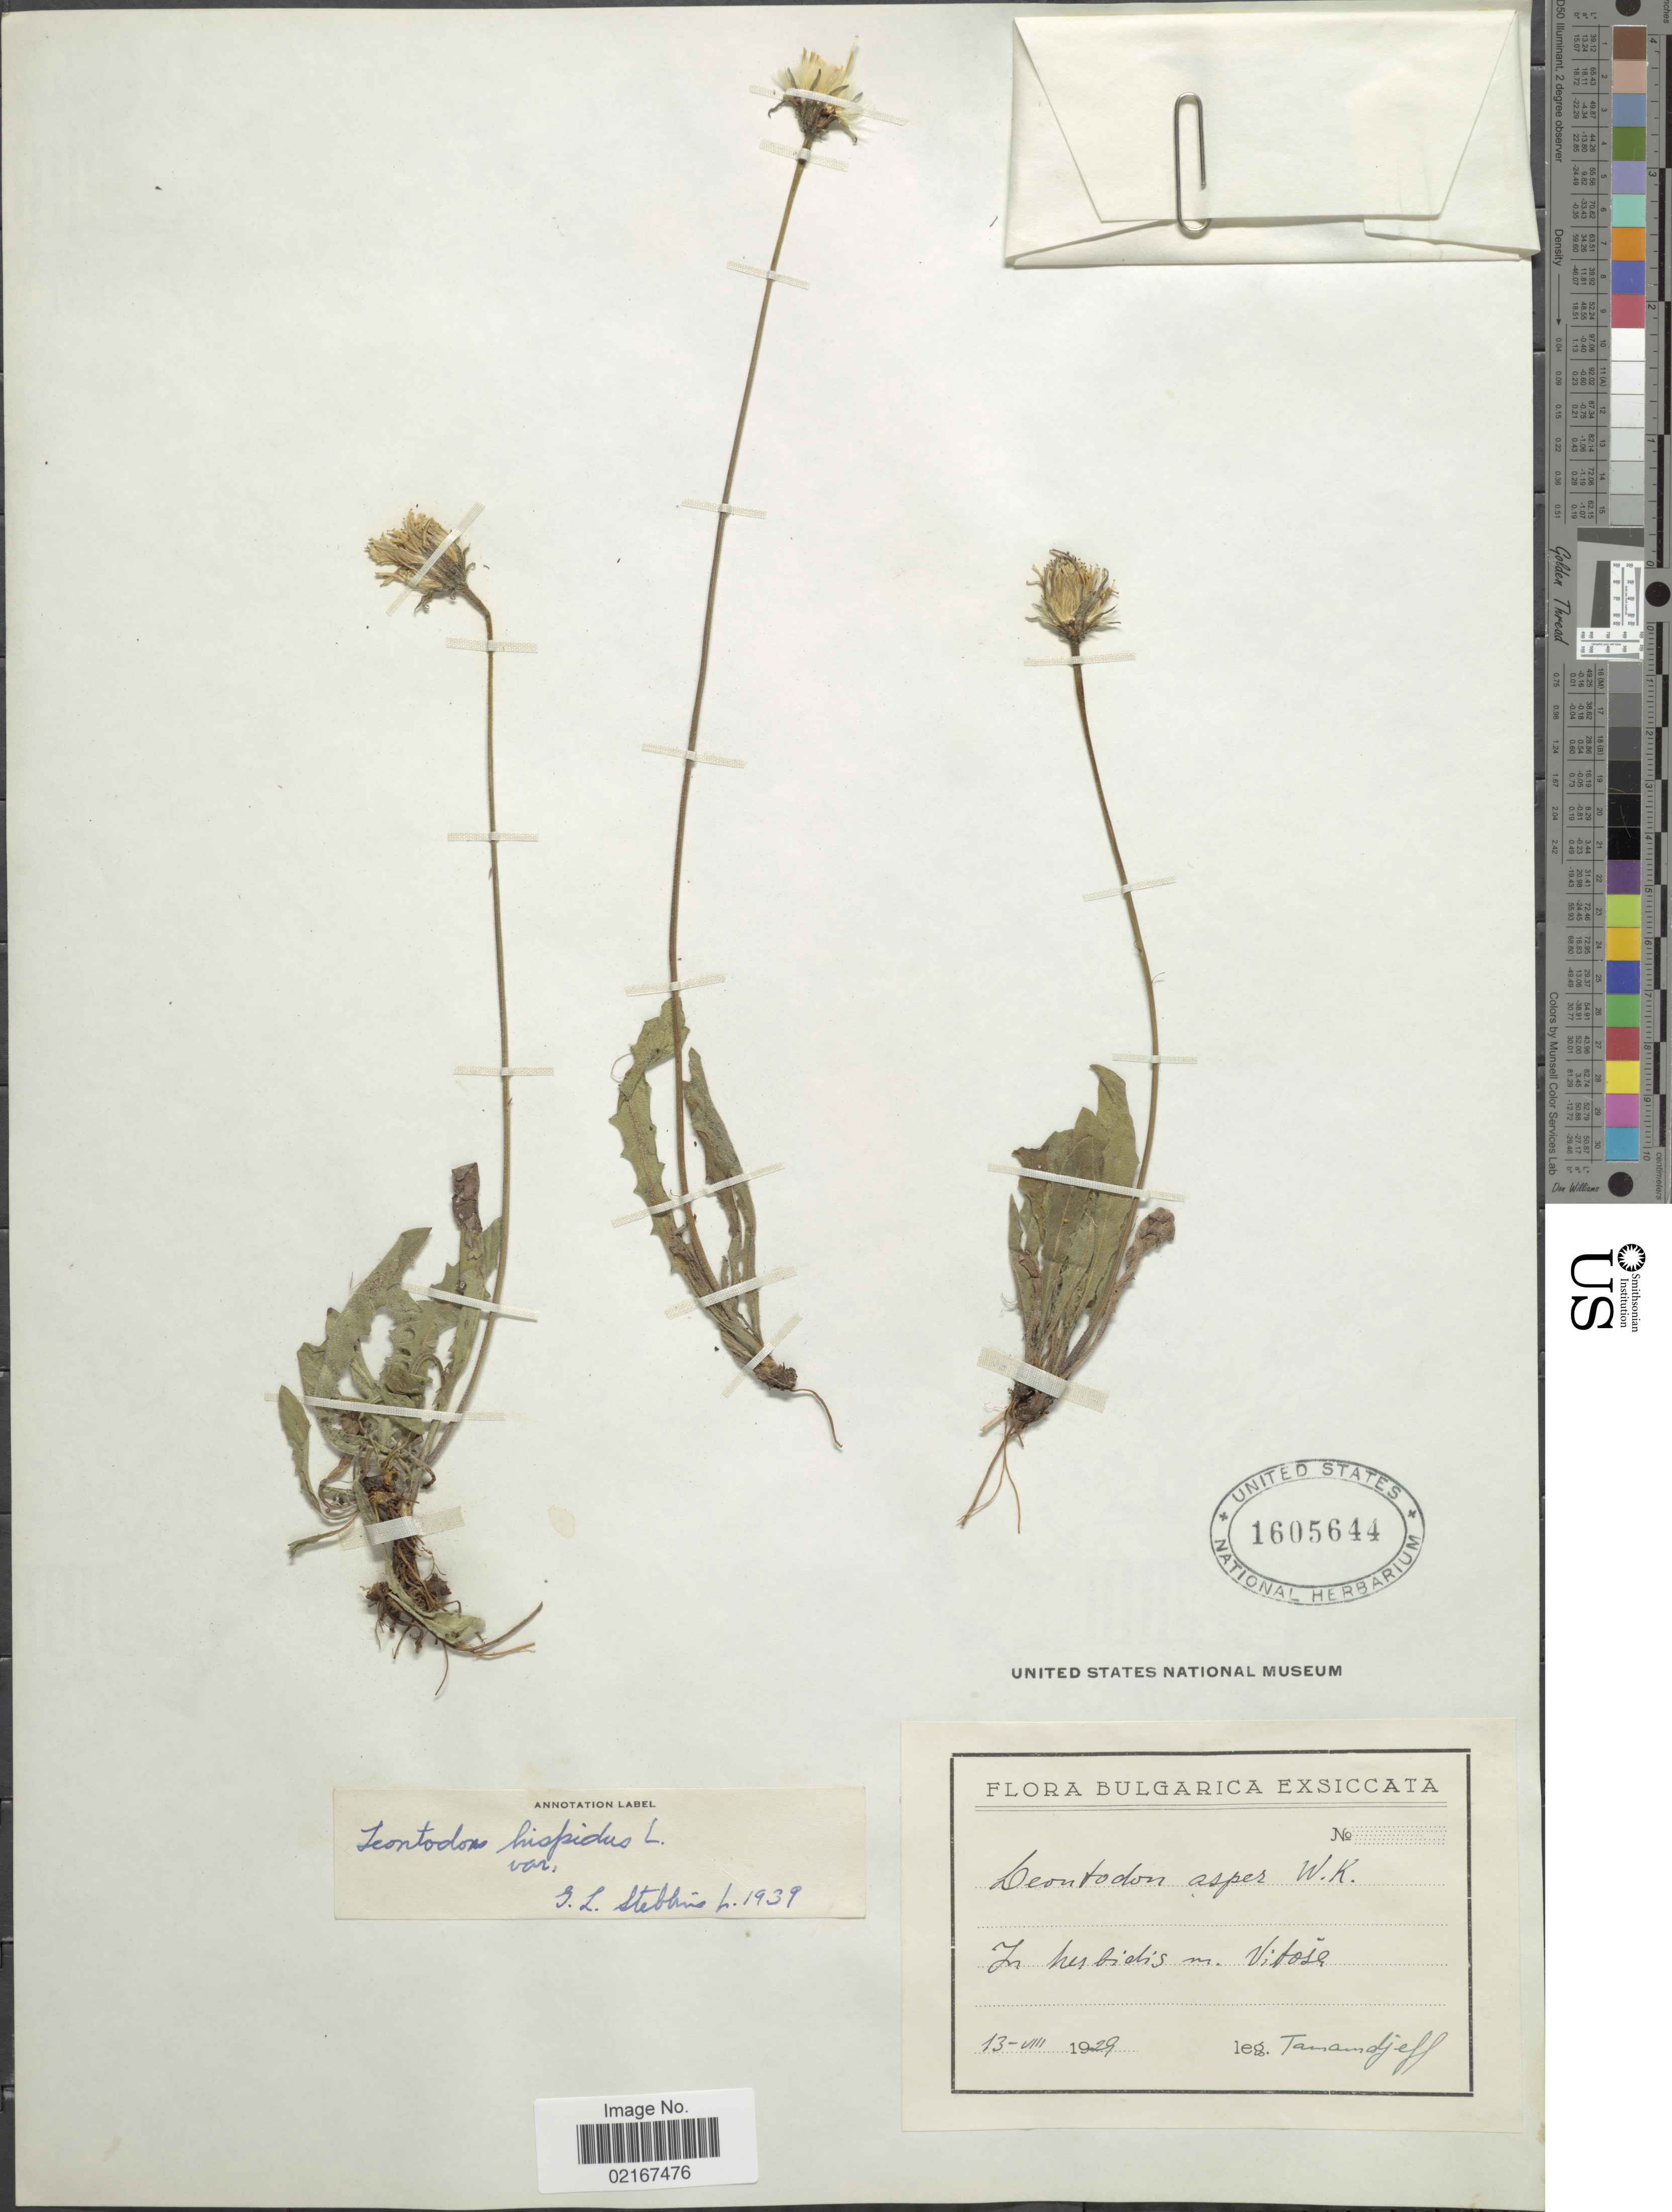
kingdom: Plantae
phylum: Tracheophyta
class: Magnoliopsida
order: Asterales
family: Asteraceae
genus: Leontodon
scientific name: Leontodon hispidus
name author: L.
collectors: -. Tamandjeff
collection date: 1929-08-13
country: Bulgaria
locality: Vitosa [interpreted]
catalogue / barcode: US 1605644